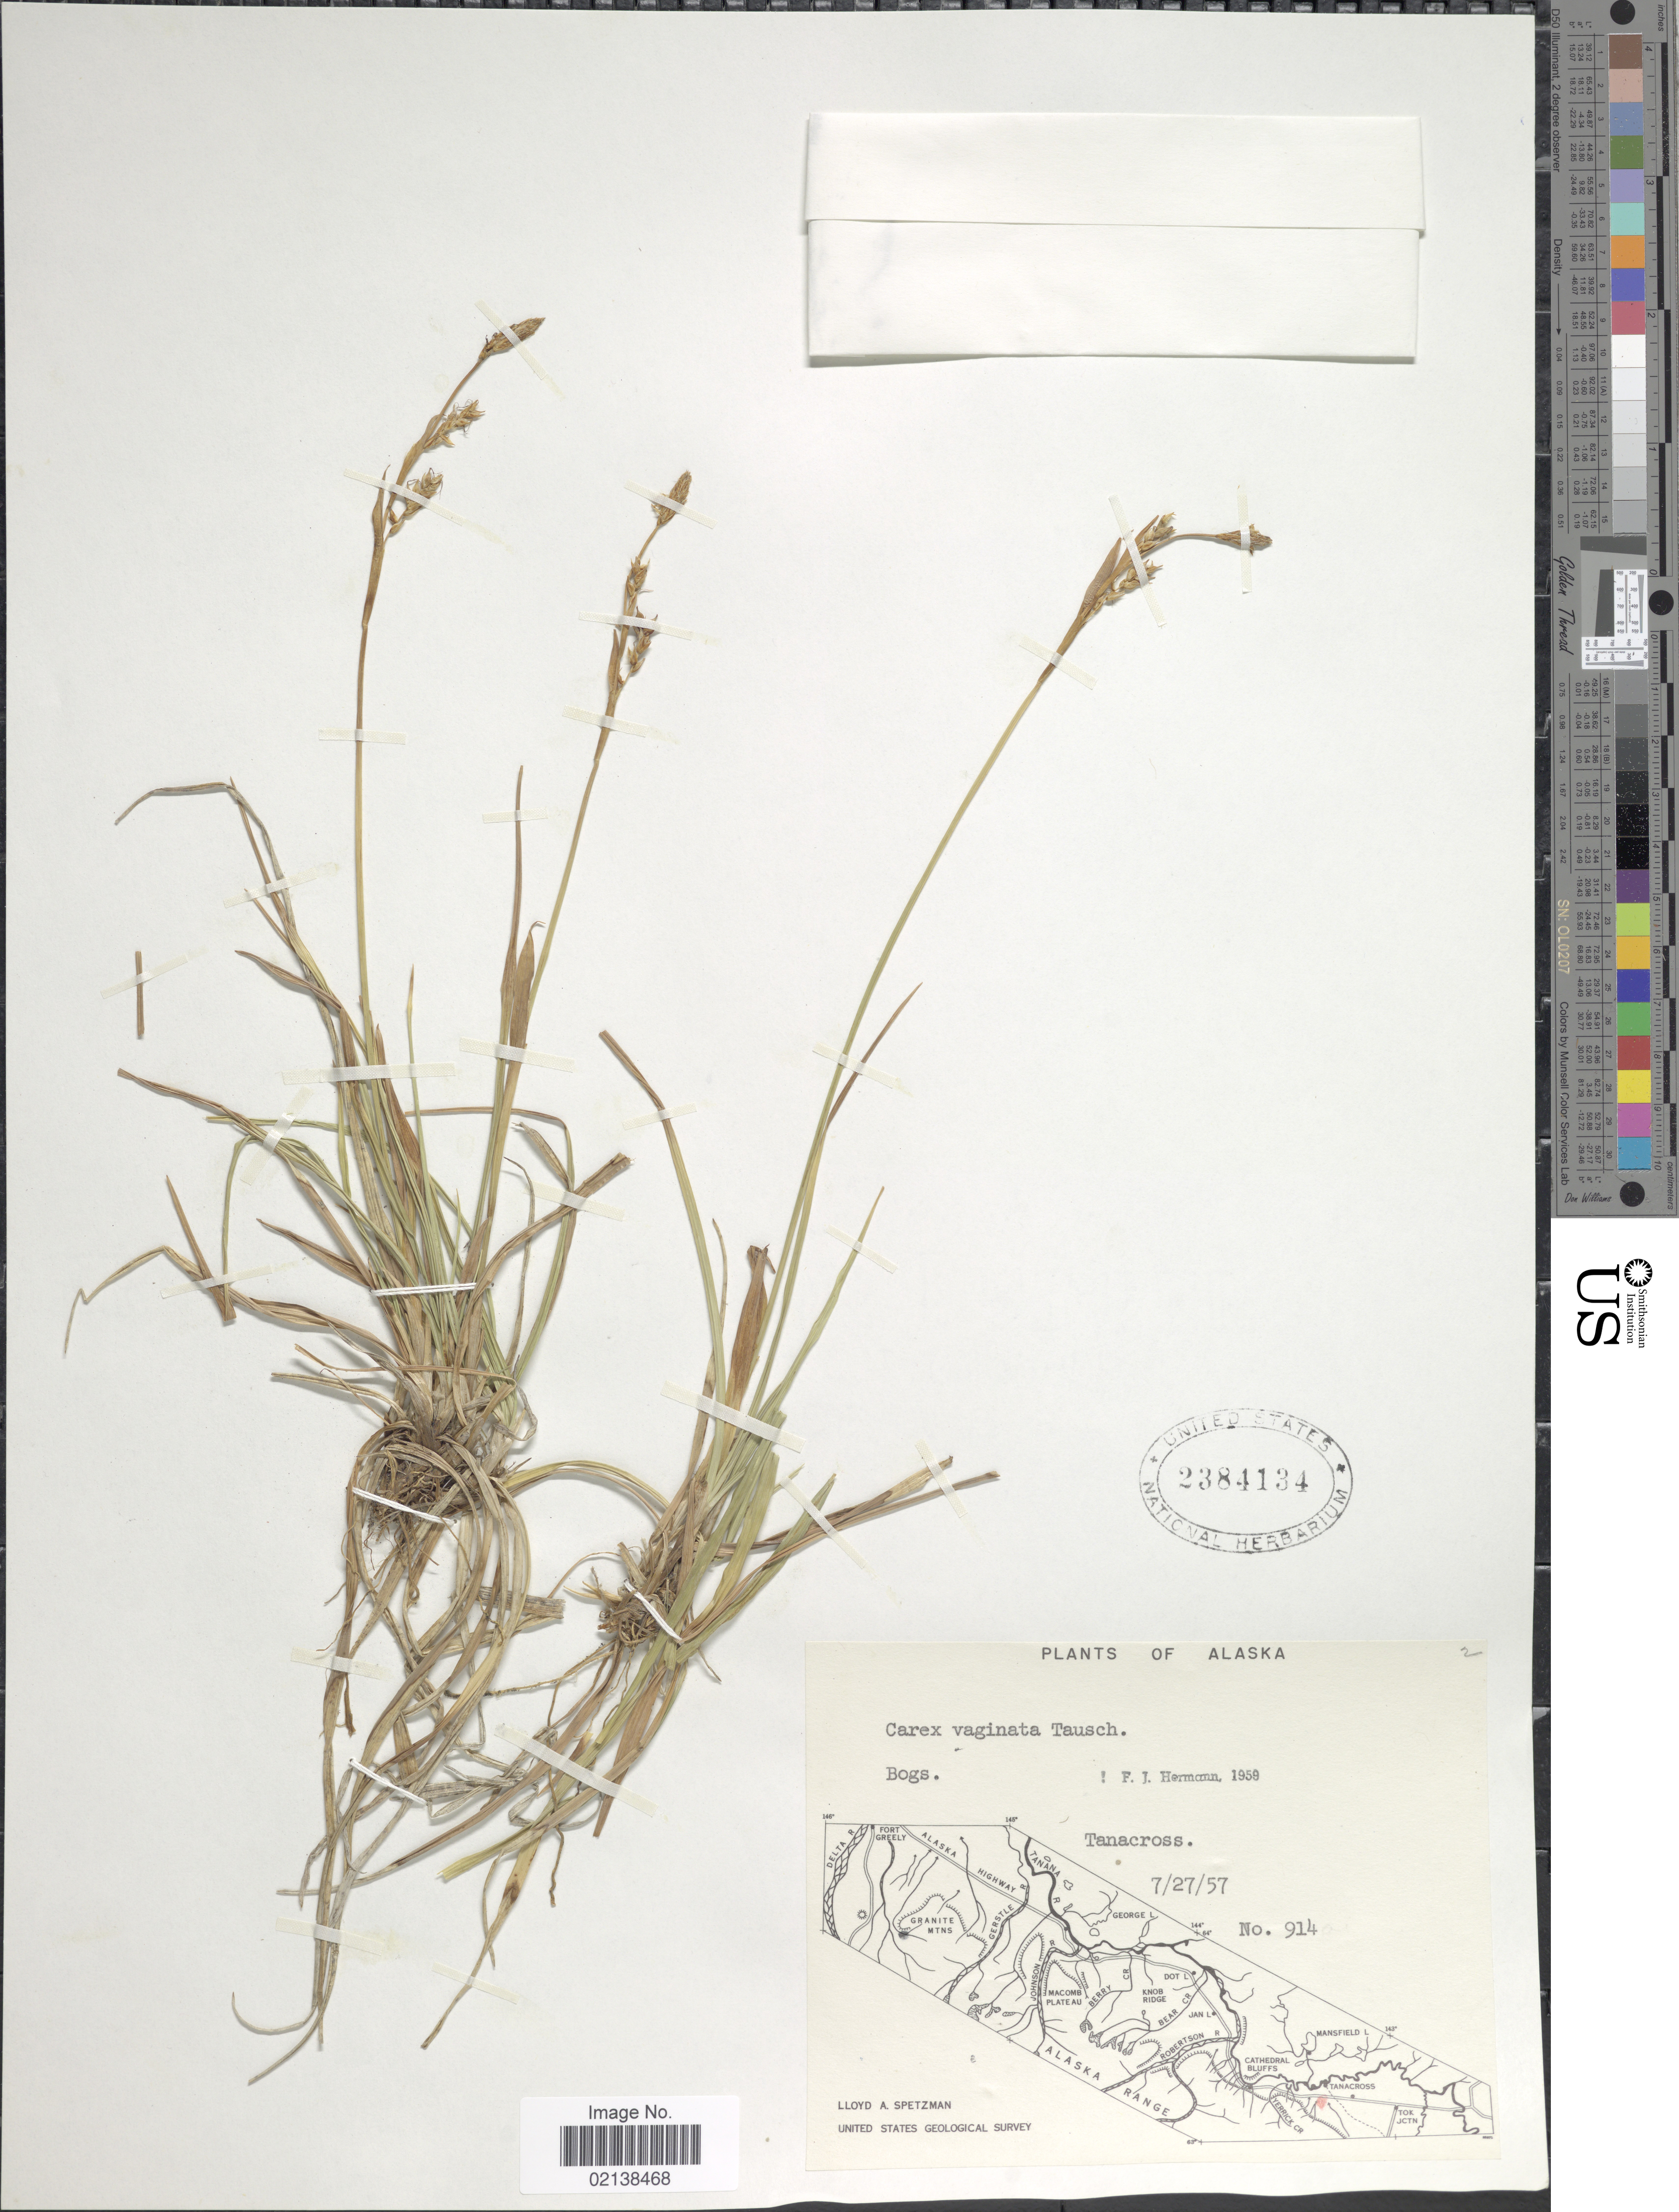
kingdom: Plantae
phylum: Tracheophyta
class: Liliopsida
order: Poales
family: Cyperaceae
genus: Carex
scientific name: Carex vaginata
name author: Tausch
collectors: L. Spetzman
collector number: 914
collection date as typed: Transcribed d/m/y: 27/7/57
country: United States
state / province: Alaska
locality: Tanacross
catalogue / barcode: US 2384134